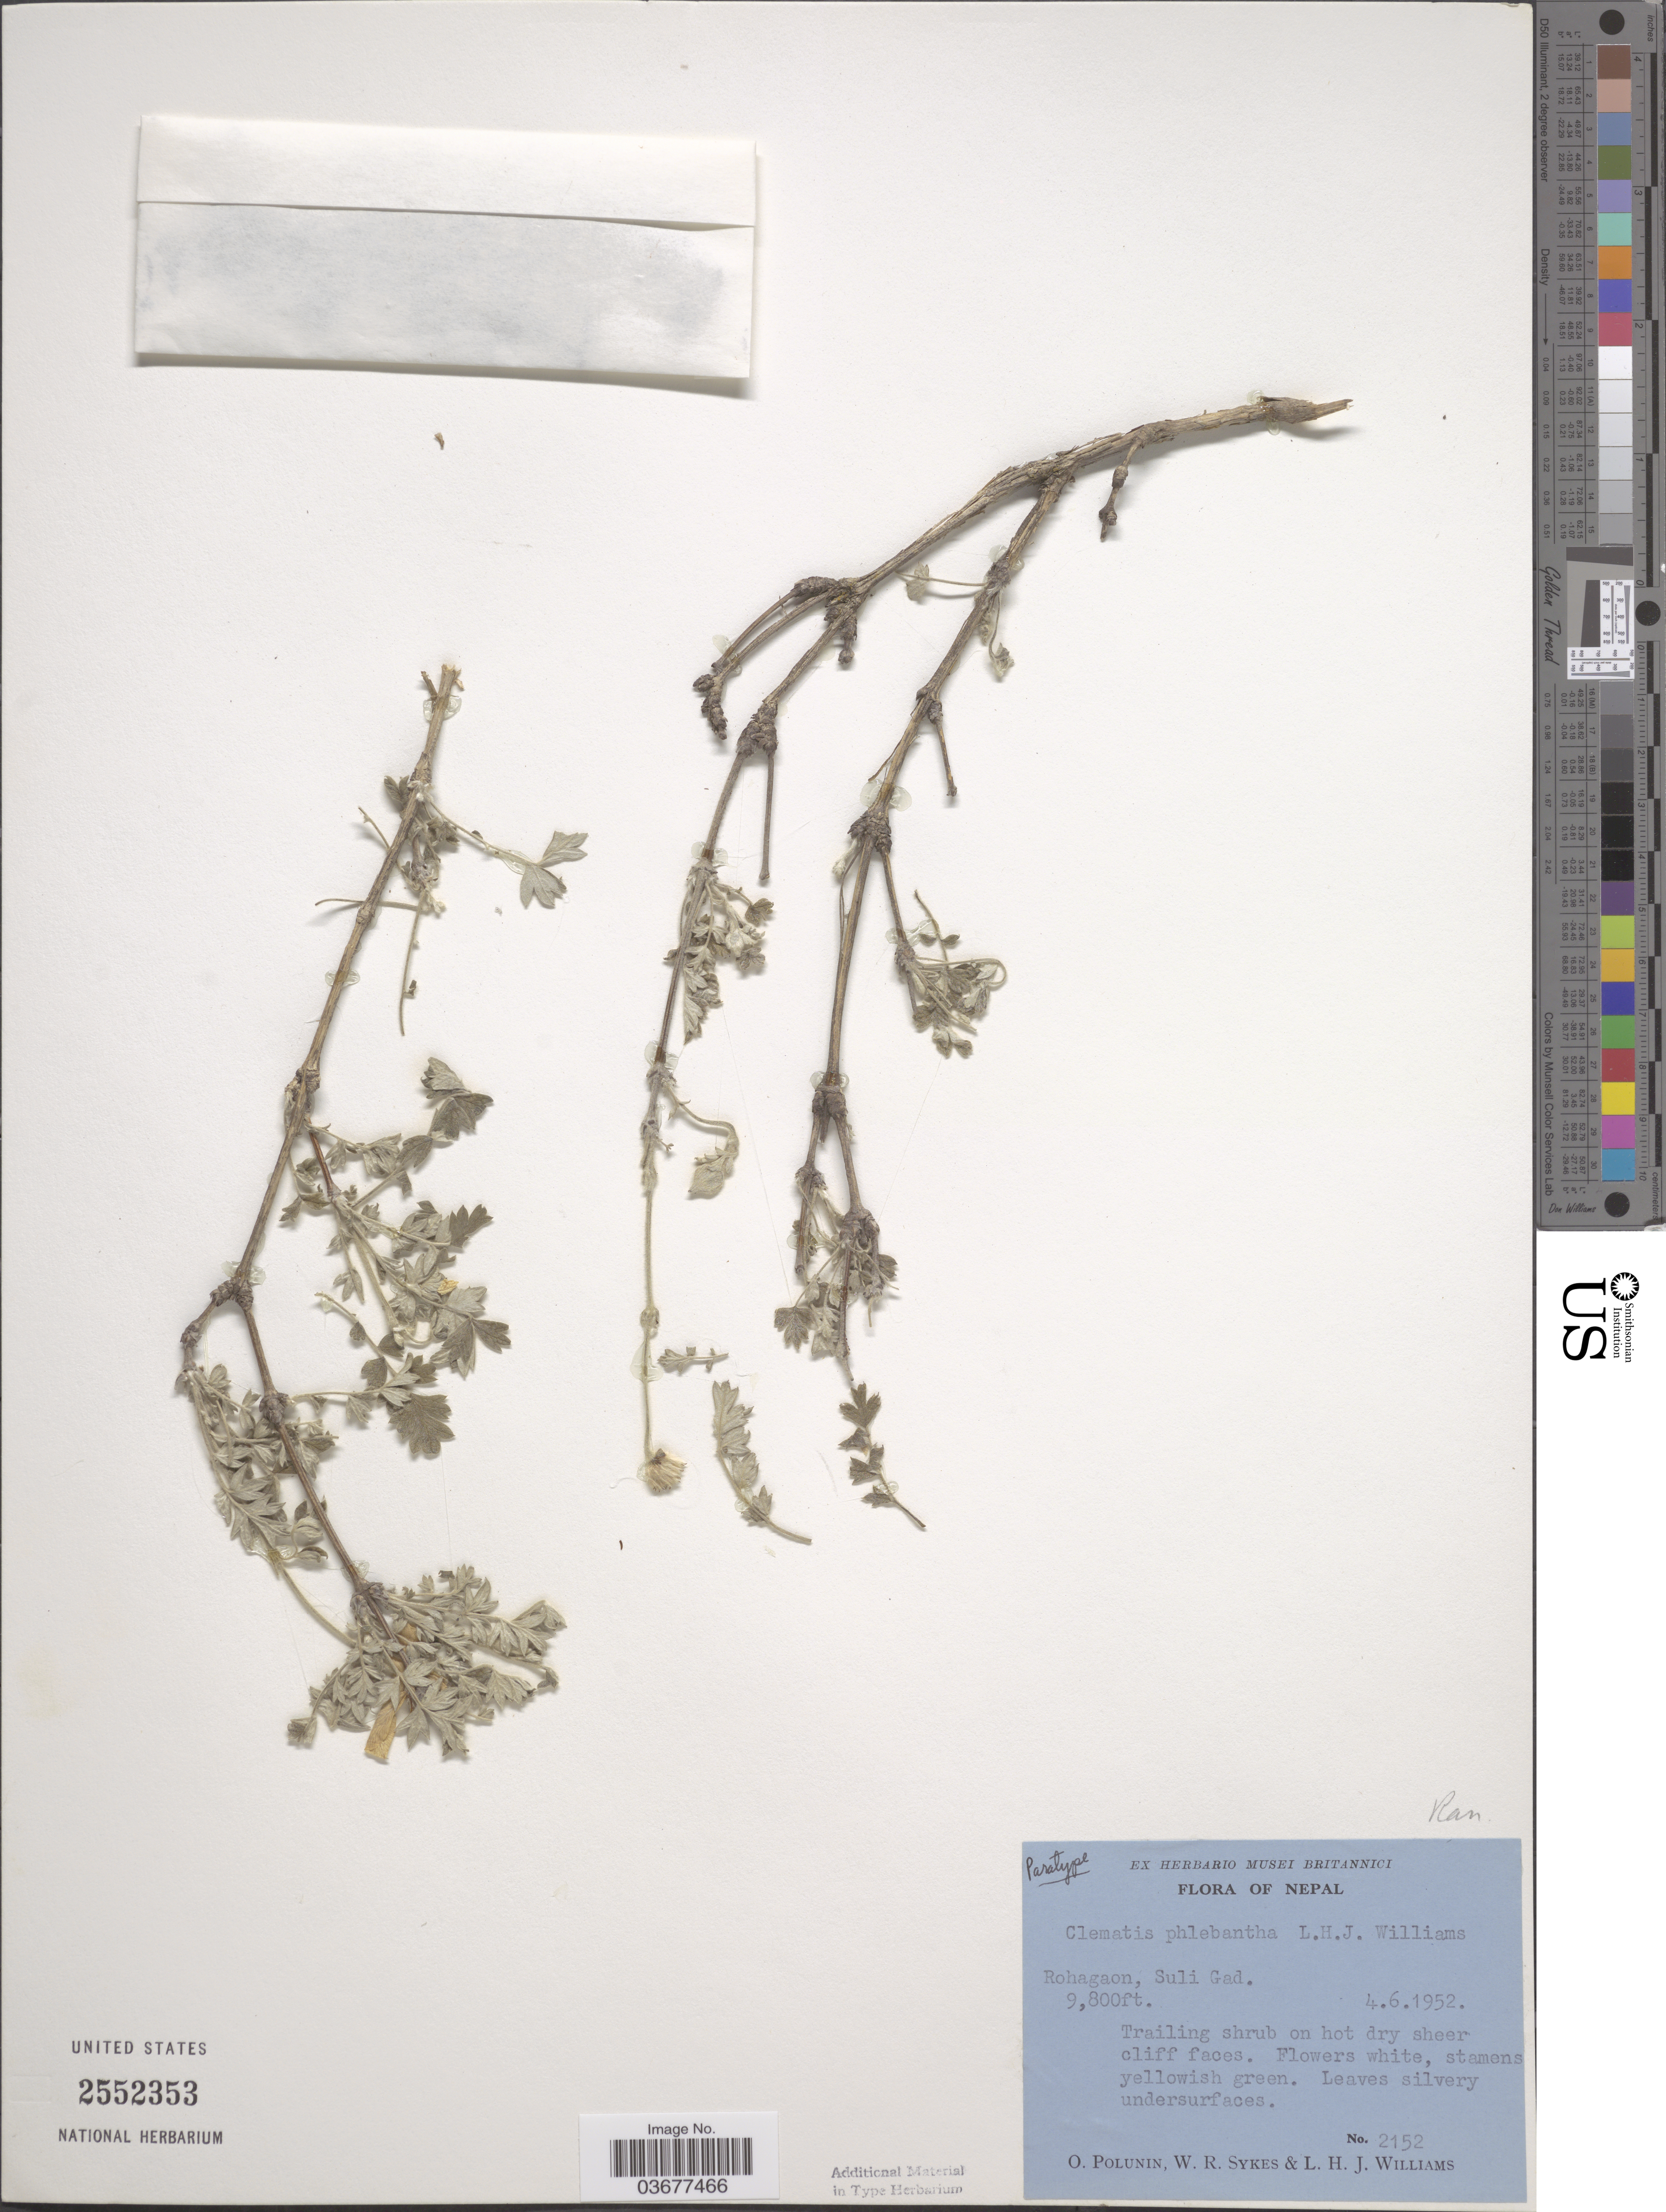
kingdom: Plantae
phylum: Tracheophyta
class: Magnoliopsida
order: Ranunculales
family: Ranunculaceae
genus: Clematis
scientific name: Clematis phlebantha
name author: L.H.J. Williams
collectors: O. V. Polunin, W. R. Sykes & L. H. J. Williams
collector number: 2152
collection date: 1952-06-04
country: Nepal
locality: Rohagon, Suli Gad.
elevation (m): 2987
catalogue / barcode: US 2552353